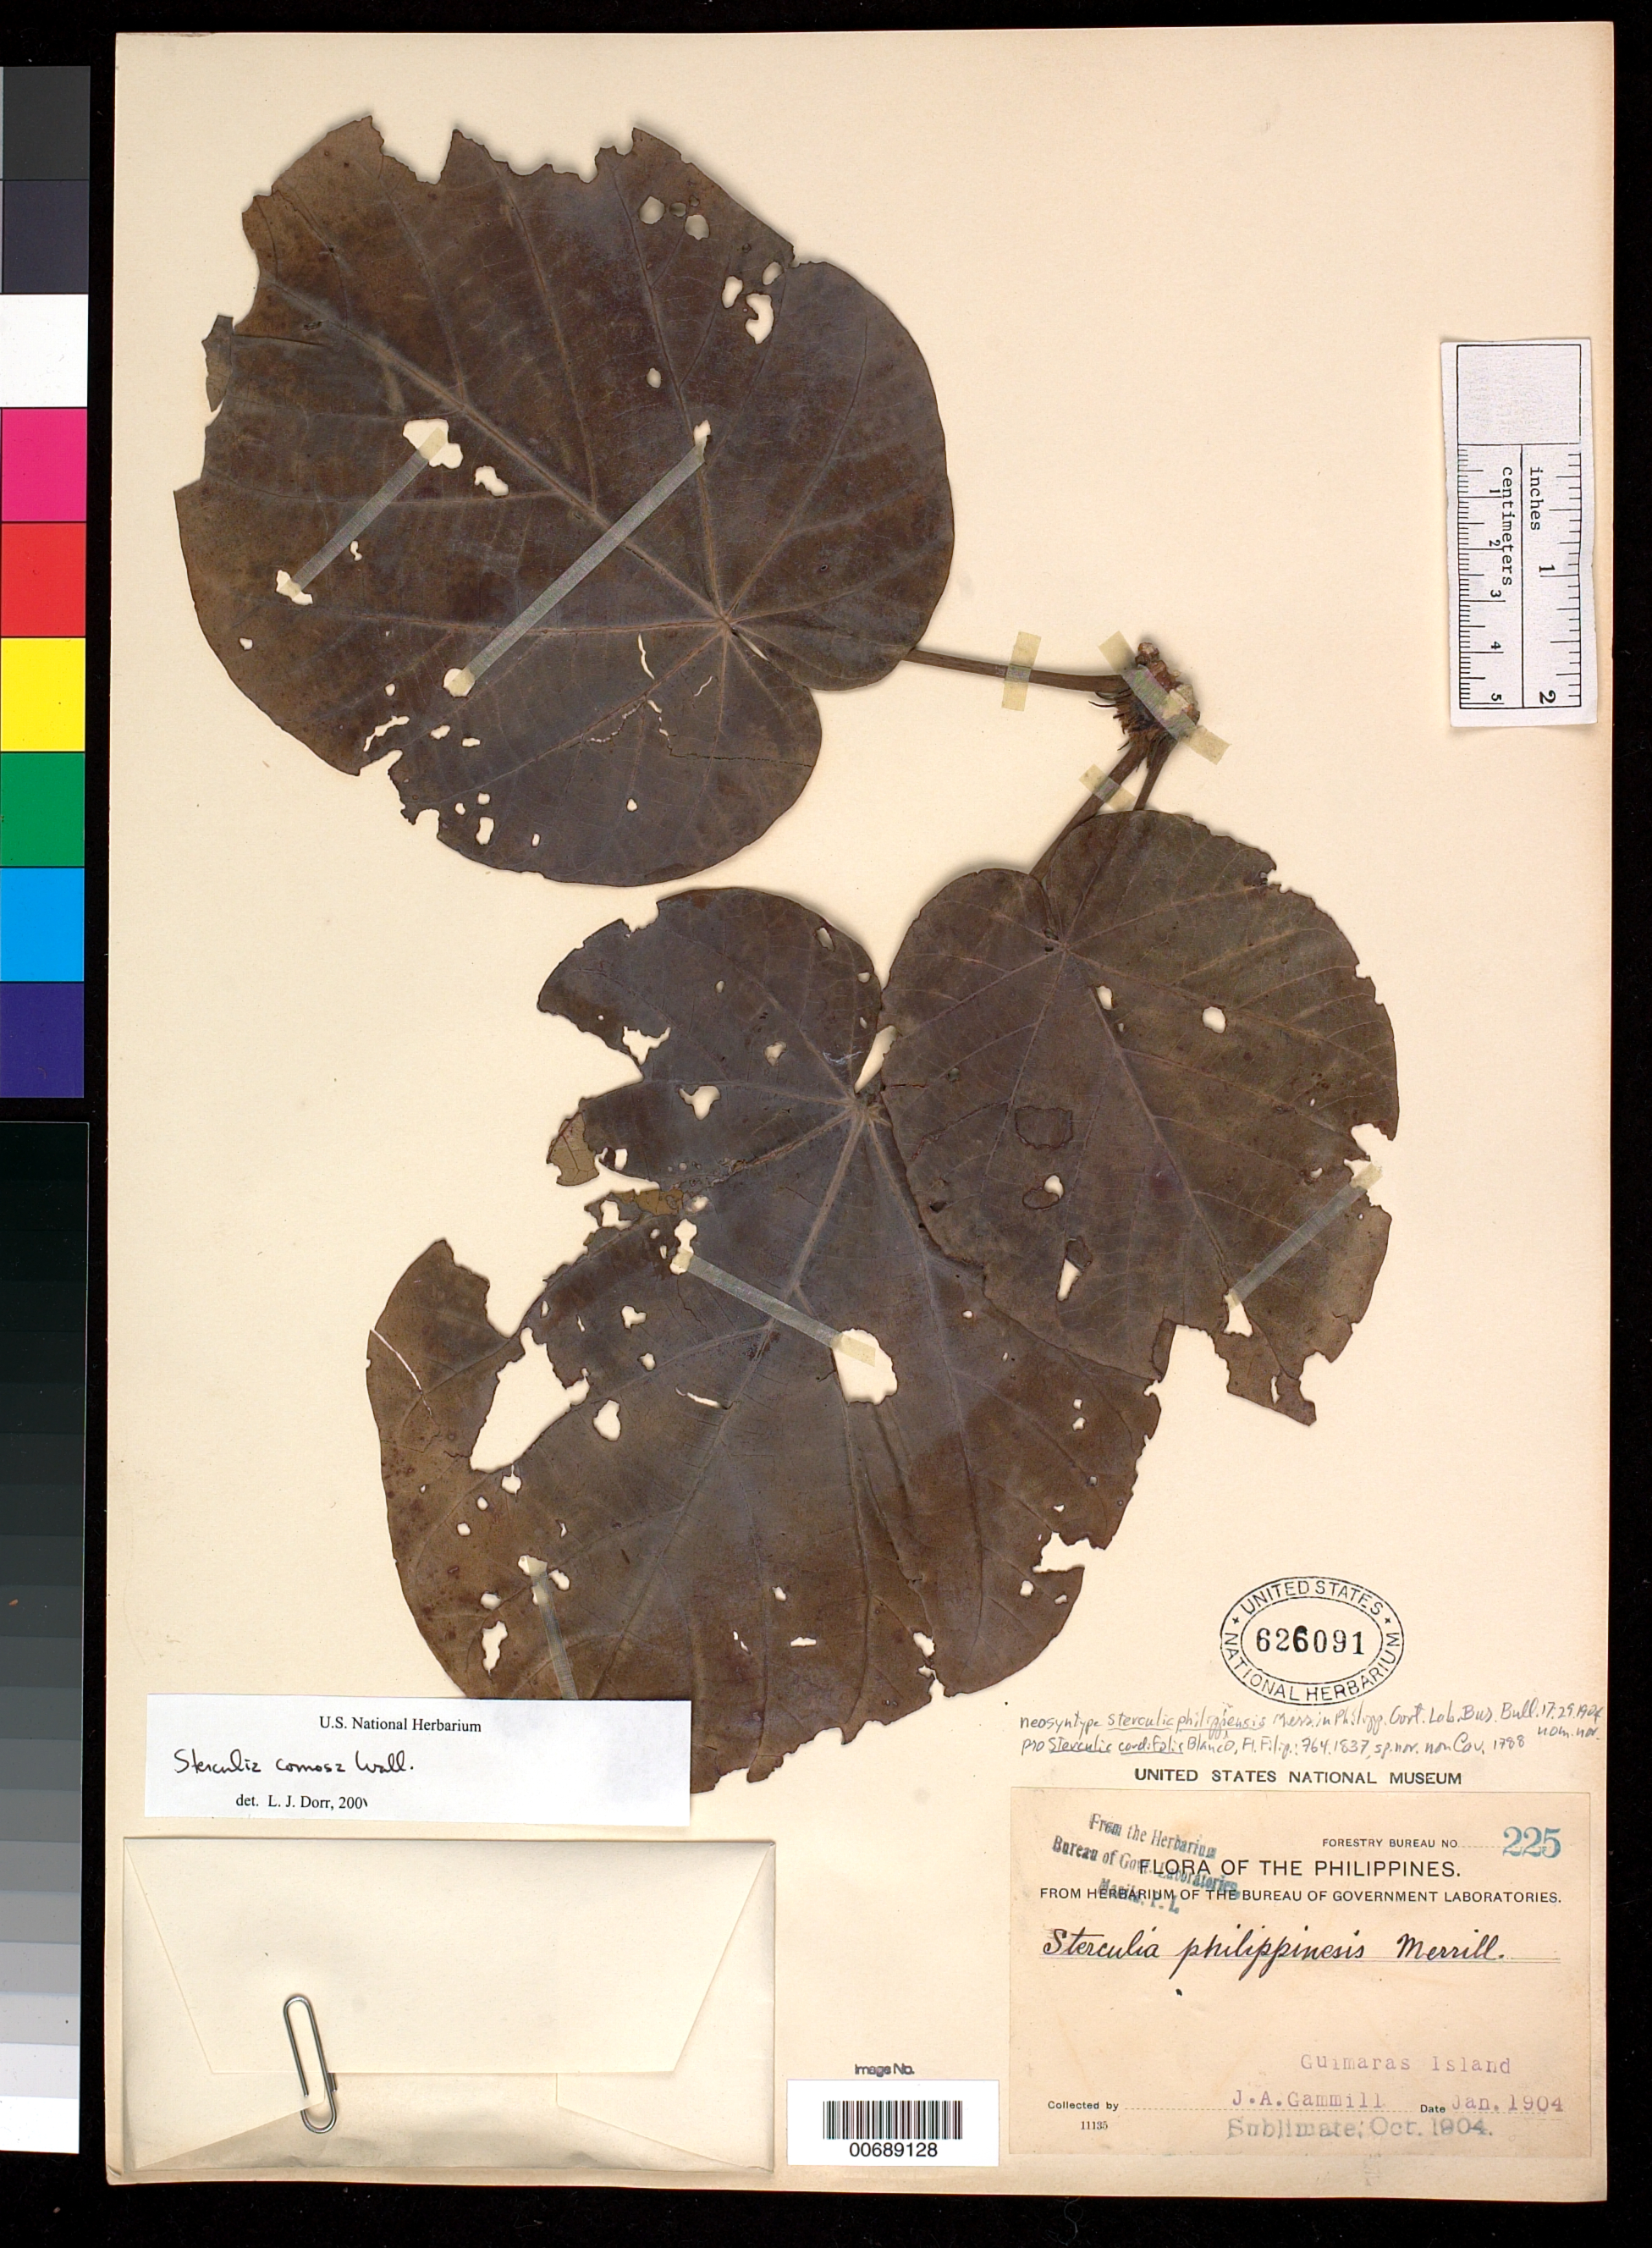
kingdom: Plantae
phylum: Tracheophyta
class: Magnoliopsida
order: Malvales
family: Malvaceae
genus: Sterculia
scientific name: Sterculia comosa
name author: Wall.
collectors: J. Gammill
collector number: Forestry Bur. 00225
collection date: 1913-05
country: Philippines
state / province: Western Visayas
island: Mindanao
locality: Guimaras I.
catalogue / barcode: US 626091